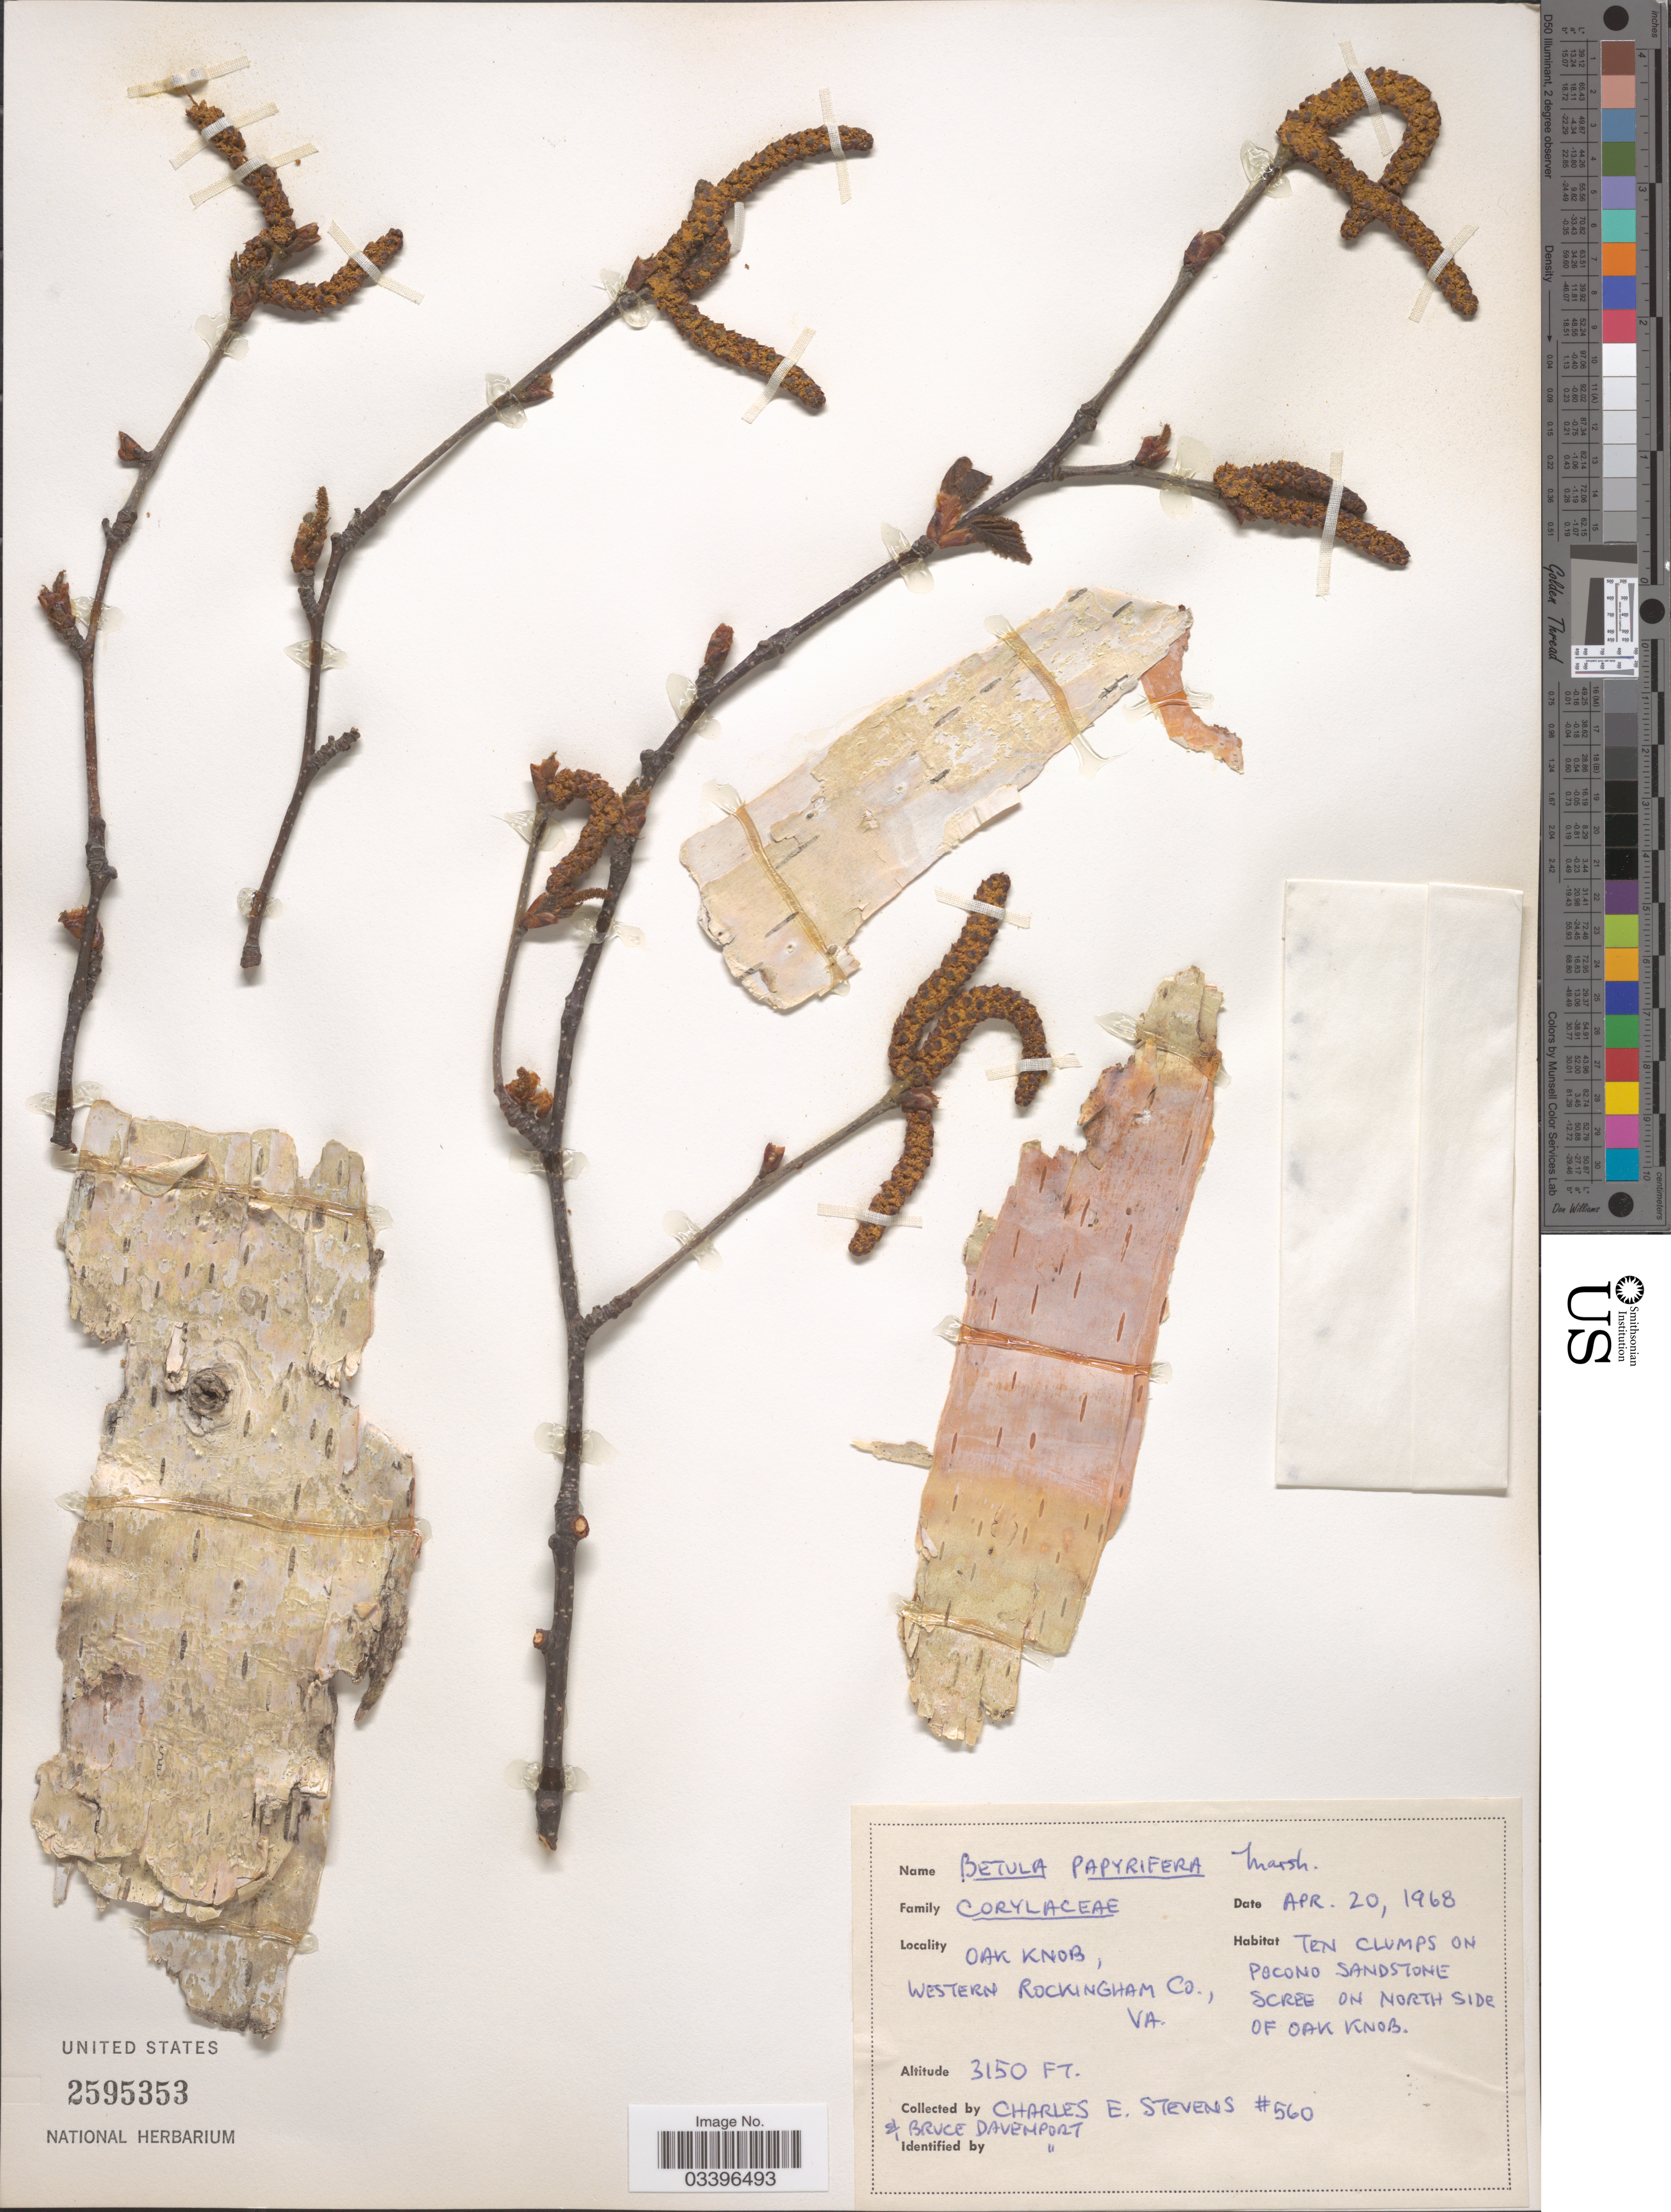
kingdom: Plantae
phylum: Tracheophyta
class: Magnoliopsida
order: Fagales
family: Betulaceae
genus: Betula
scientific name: Betula papyrifera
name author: Marshall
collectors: C. Stevens & B. Davenport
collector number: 560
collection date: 1968-04-20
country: United States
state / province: Virginia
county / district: Rockingham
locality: Oak Knob, Western Rockingham Co. On north side of Oak Knob.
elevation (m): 960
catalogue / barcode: US 2595353